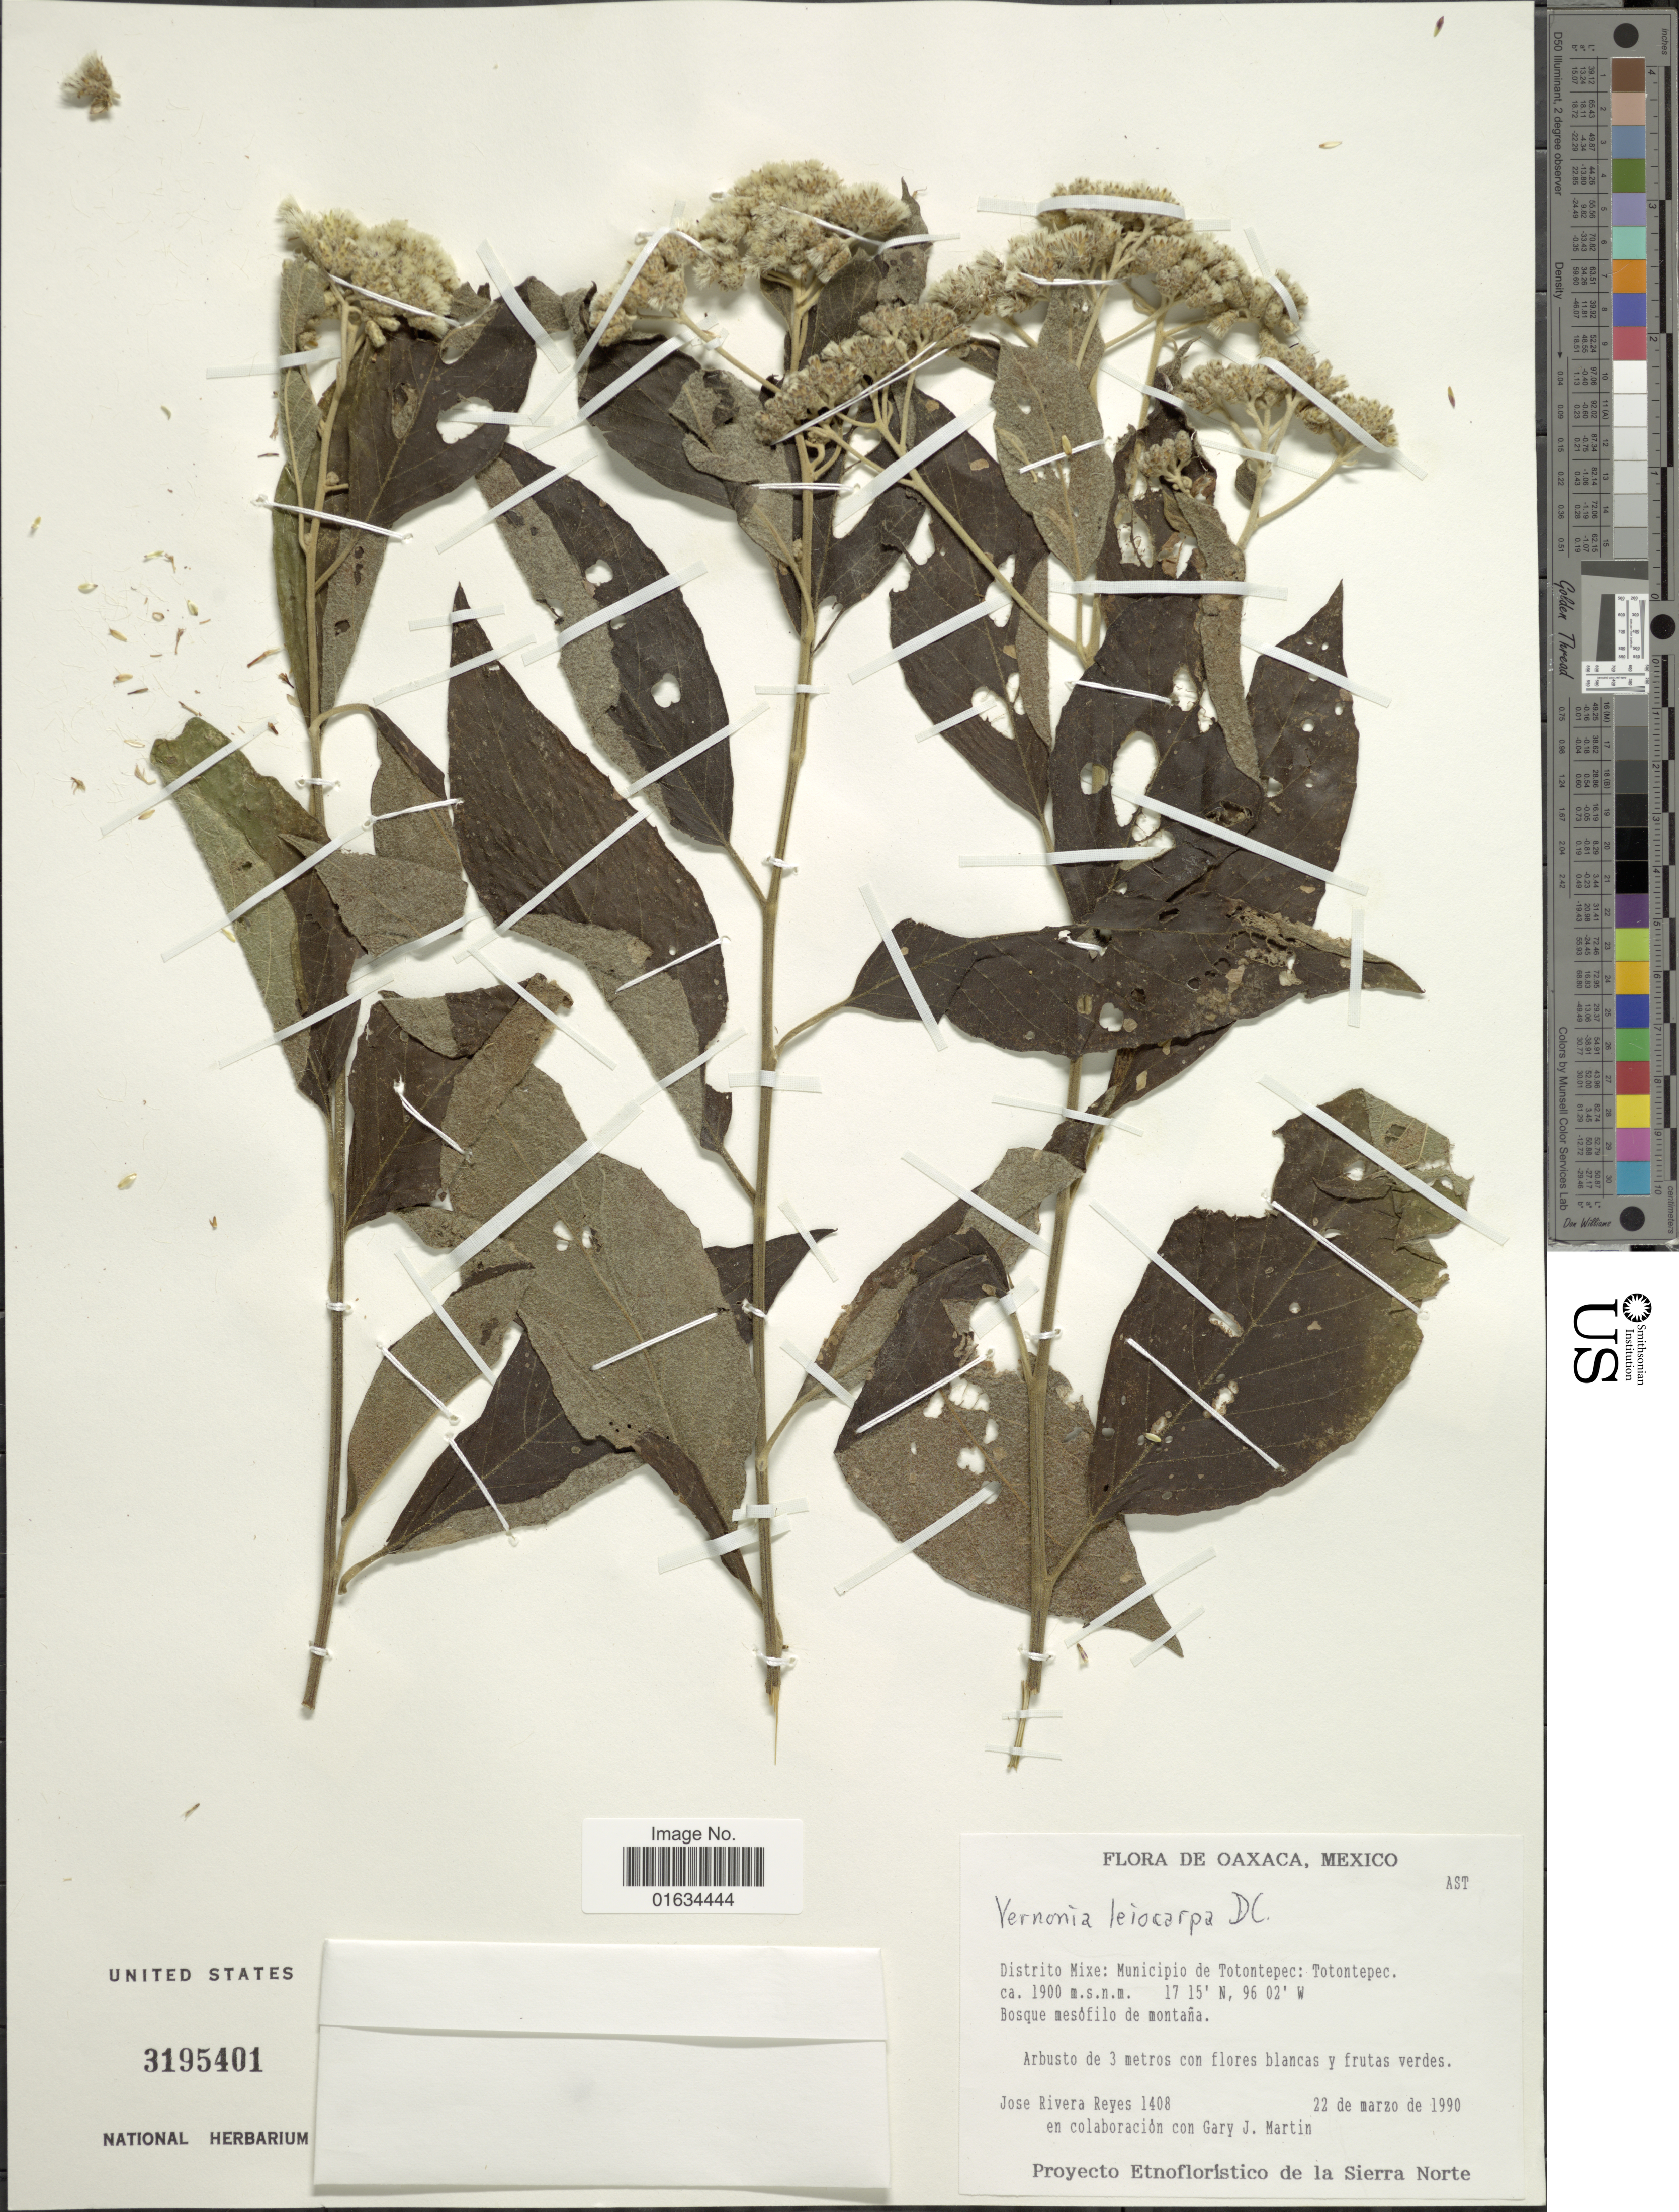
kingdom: Plantae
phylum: Tracheophyta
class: Magnoliopsida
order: Asterales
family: Asteraceae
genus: Eremosis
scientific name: Eremosis leiocarpa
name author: (DC.) Gleason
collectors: J. Reyes & G. J. Martin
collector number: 1408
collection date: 1990-03-22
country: Mexico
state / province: Oaxaca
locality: Distrito Mixe; Municipio de Tontontepec: Tontontepec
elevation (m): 1900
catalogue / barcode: US 3195401